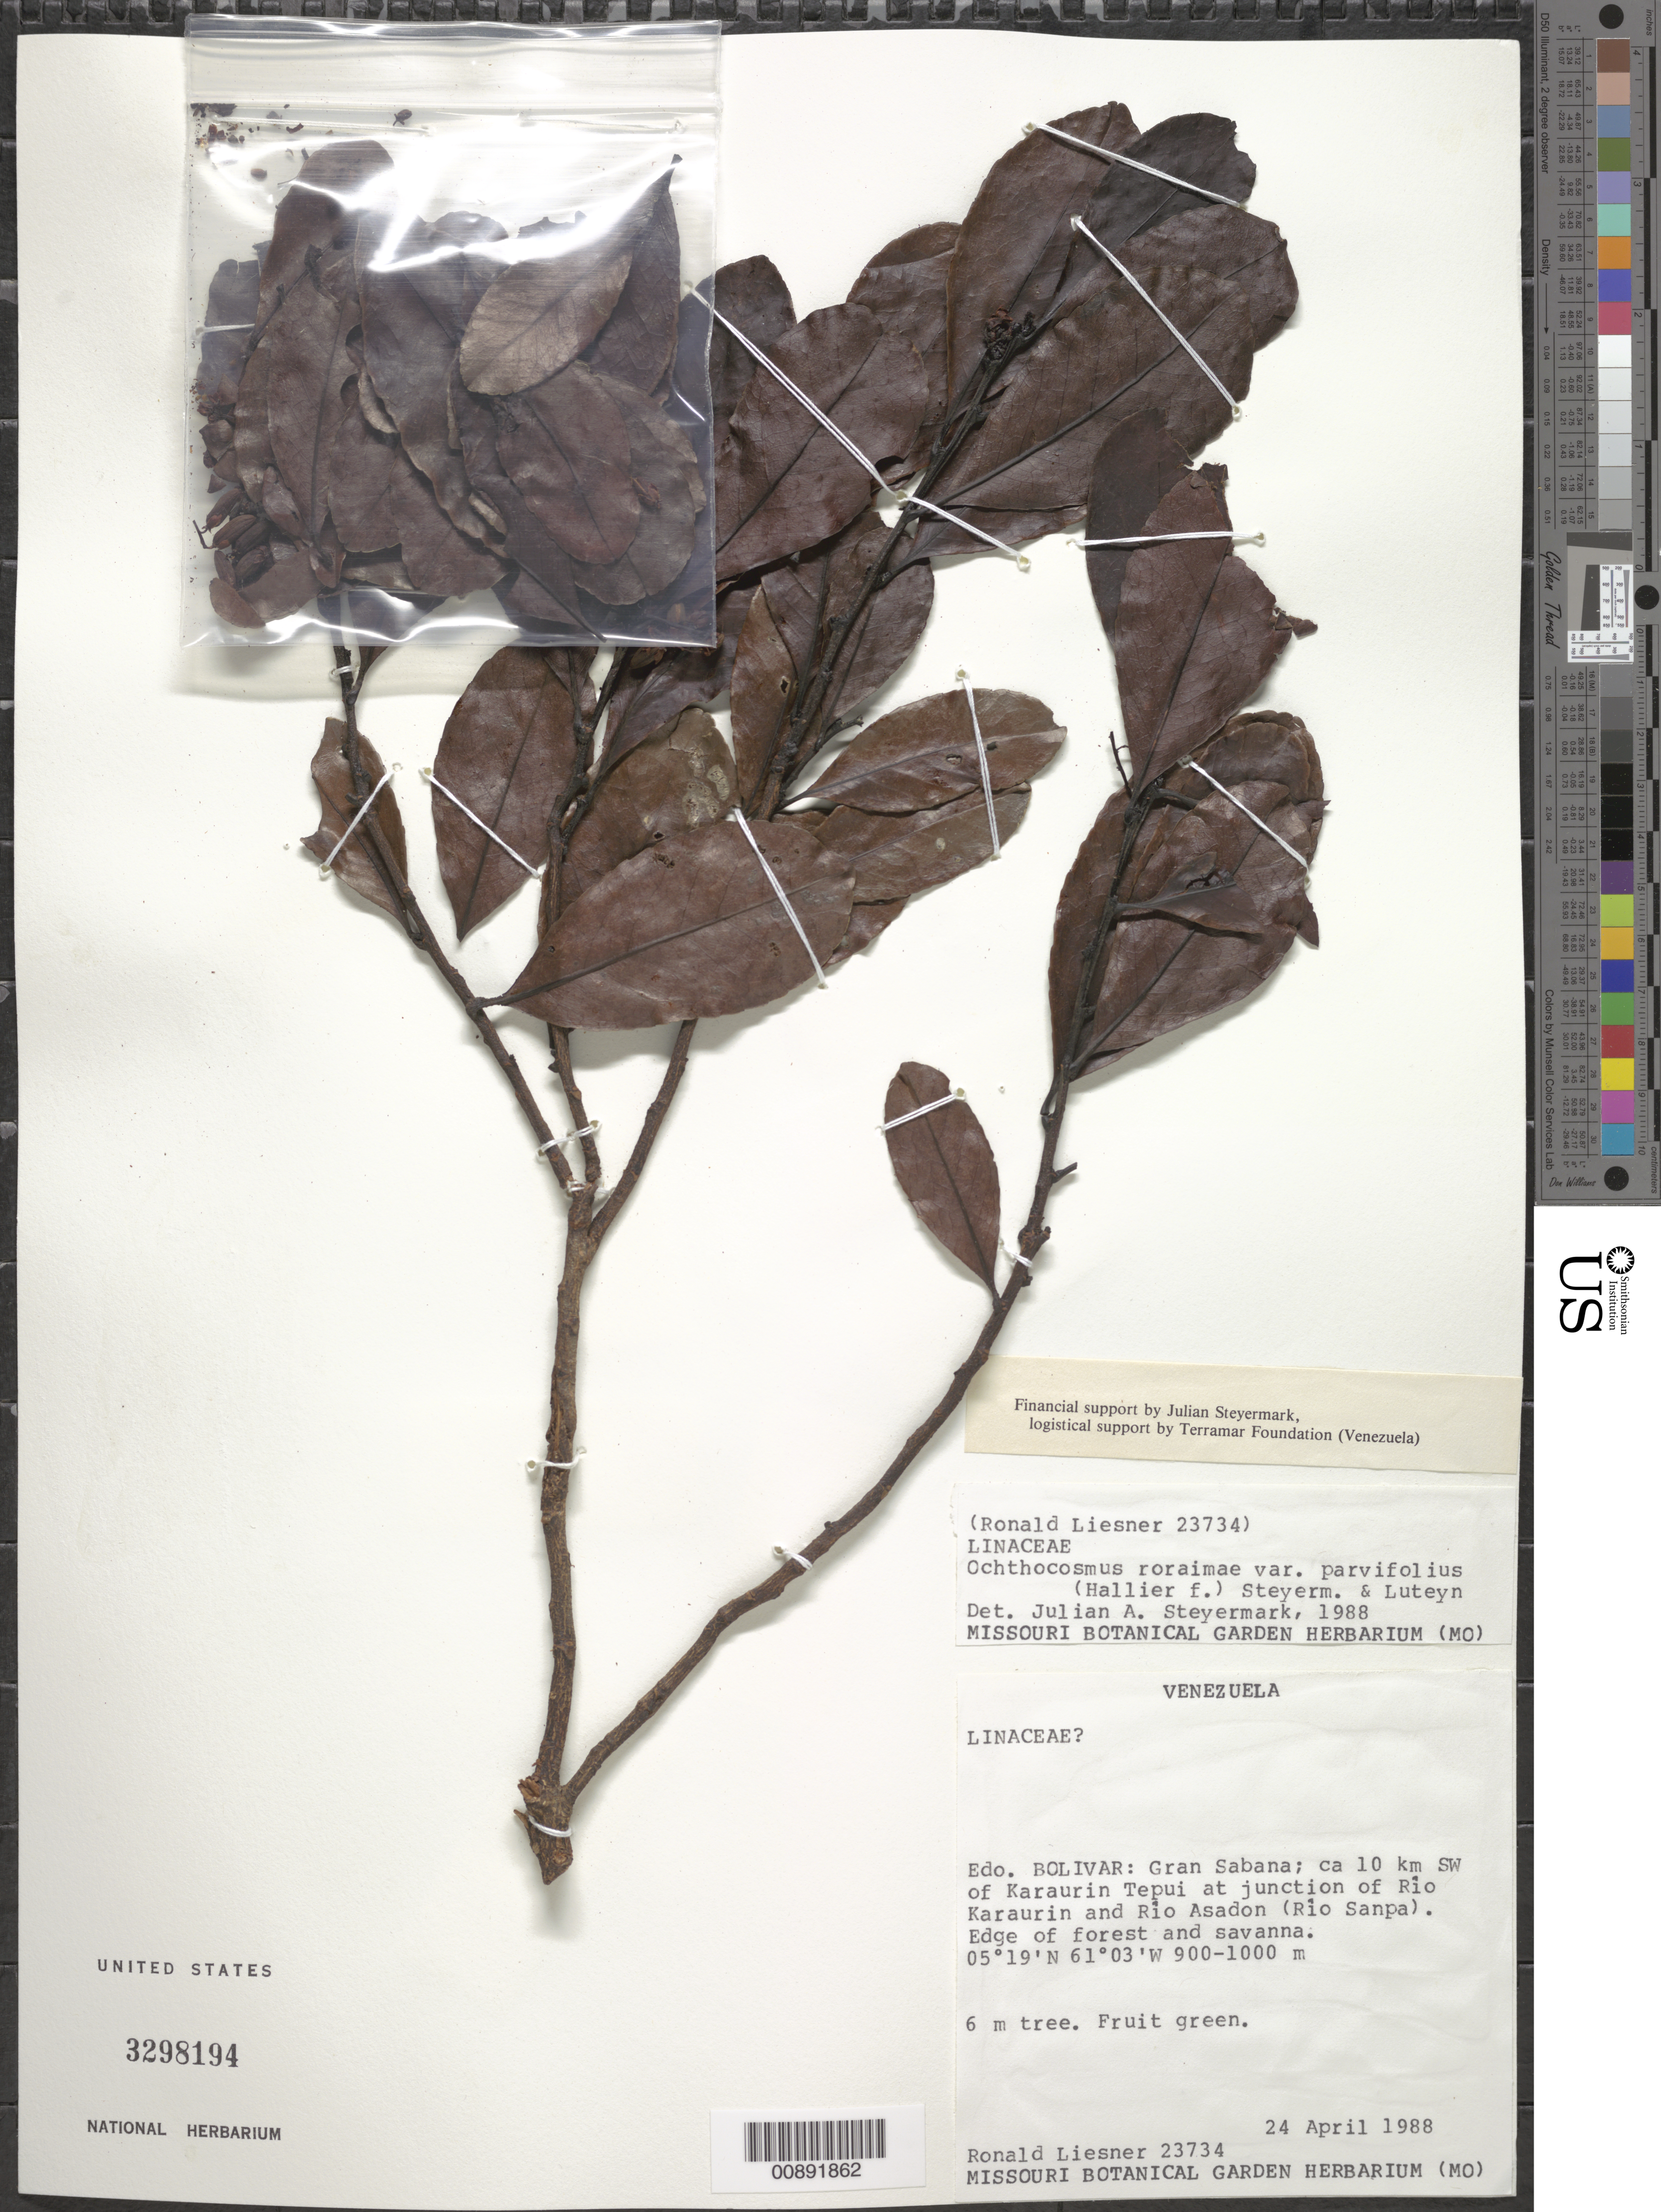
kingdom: Plantae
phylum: Tracheophyta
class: Magnoliopsida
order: Malpighiales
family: Ixonanthaceae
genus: Ochthocosmus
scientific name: Ochthocosmus roraimae var. parvifolius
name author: (Hallier f.) Steyerm.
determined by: Steyermark, Julian A., (VEN)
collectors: R. L. Liesner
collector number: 23734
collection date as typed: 24-Apr-88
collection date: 1988-04-24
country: Venezuela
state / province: Bolívar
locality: Gran Sabana, ca 10 km SW of Karaurin tepuí at junction of Río Karaurin and Río Asadon (Río Sanpa)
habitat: Edge of forest and savanna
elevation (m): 900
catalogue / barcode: US 3298194